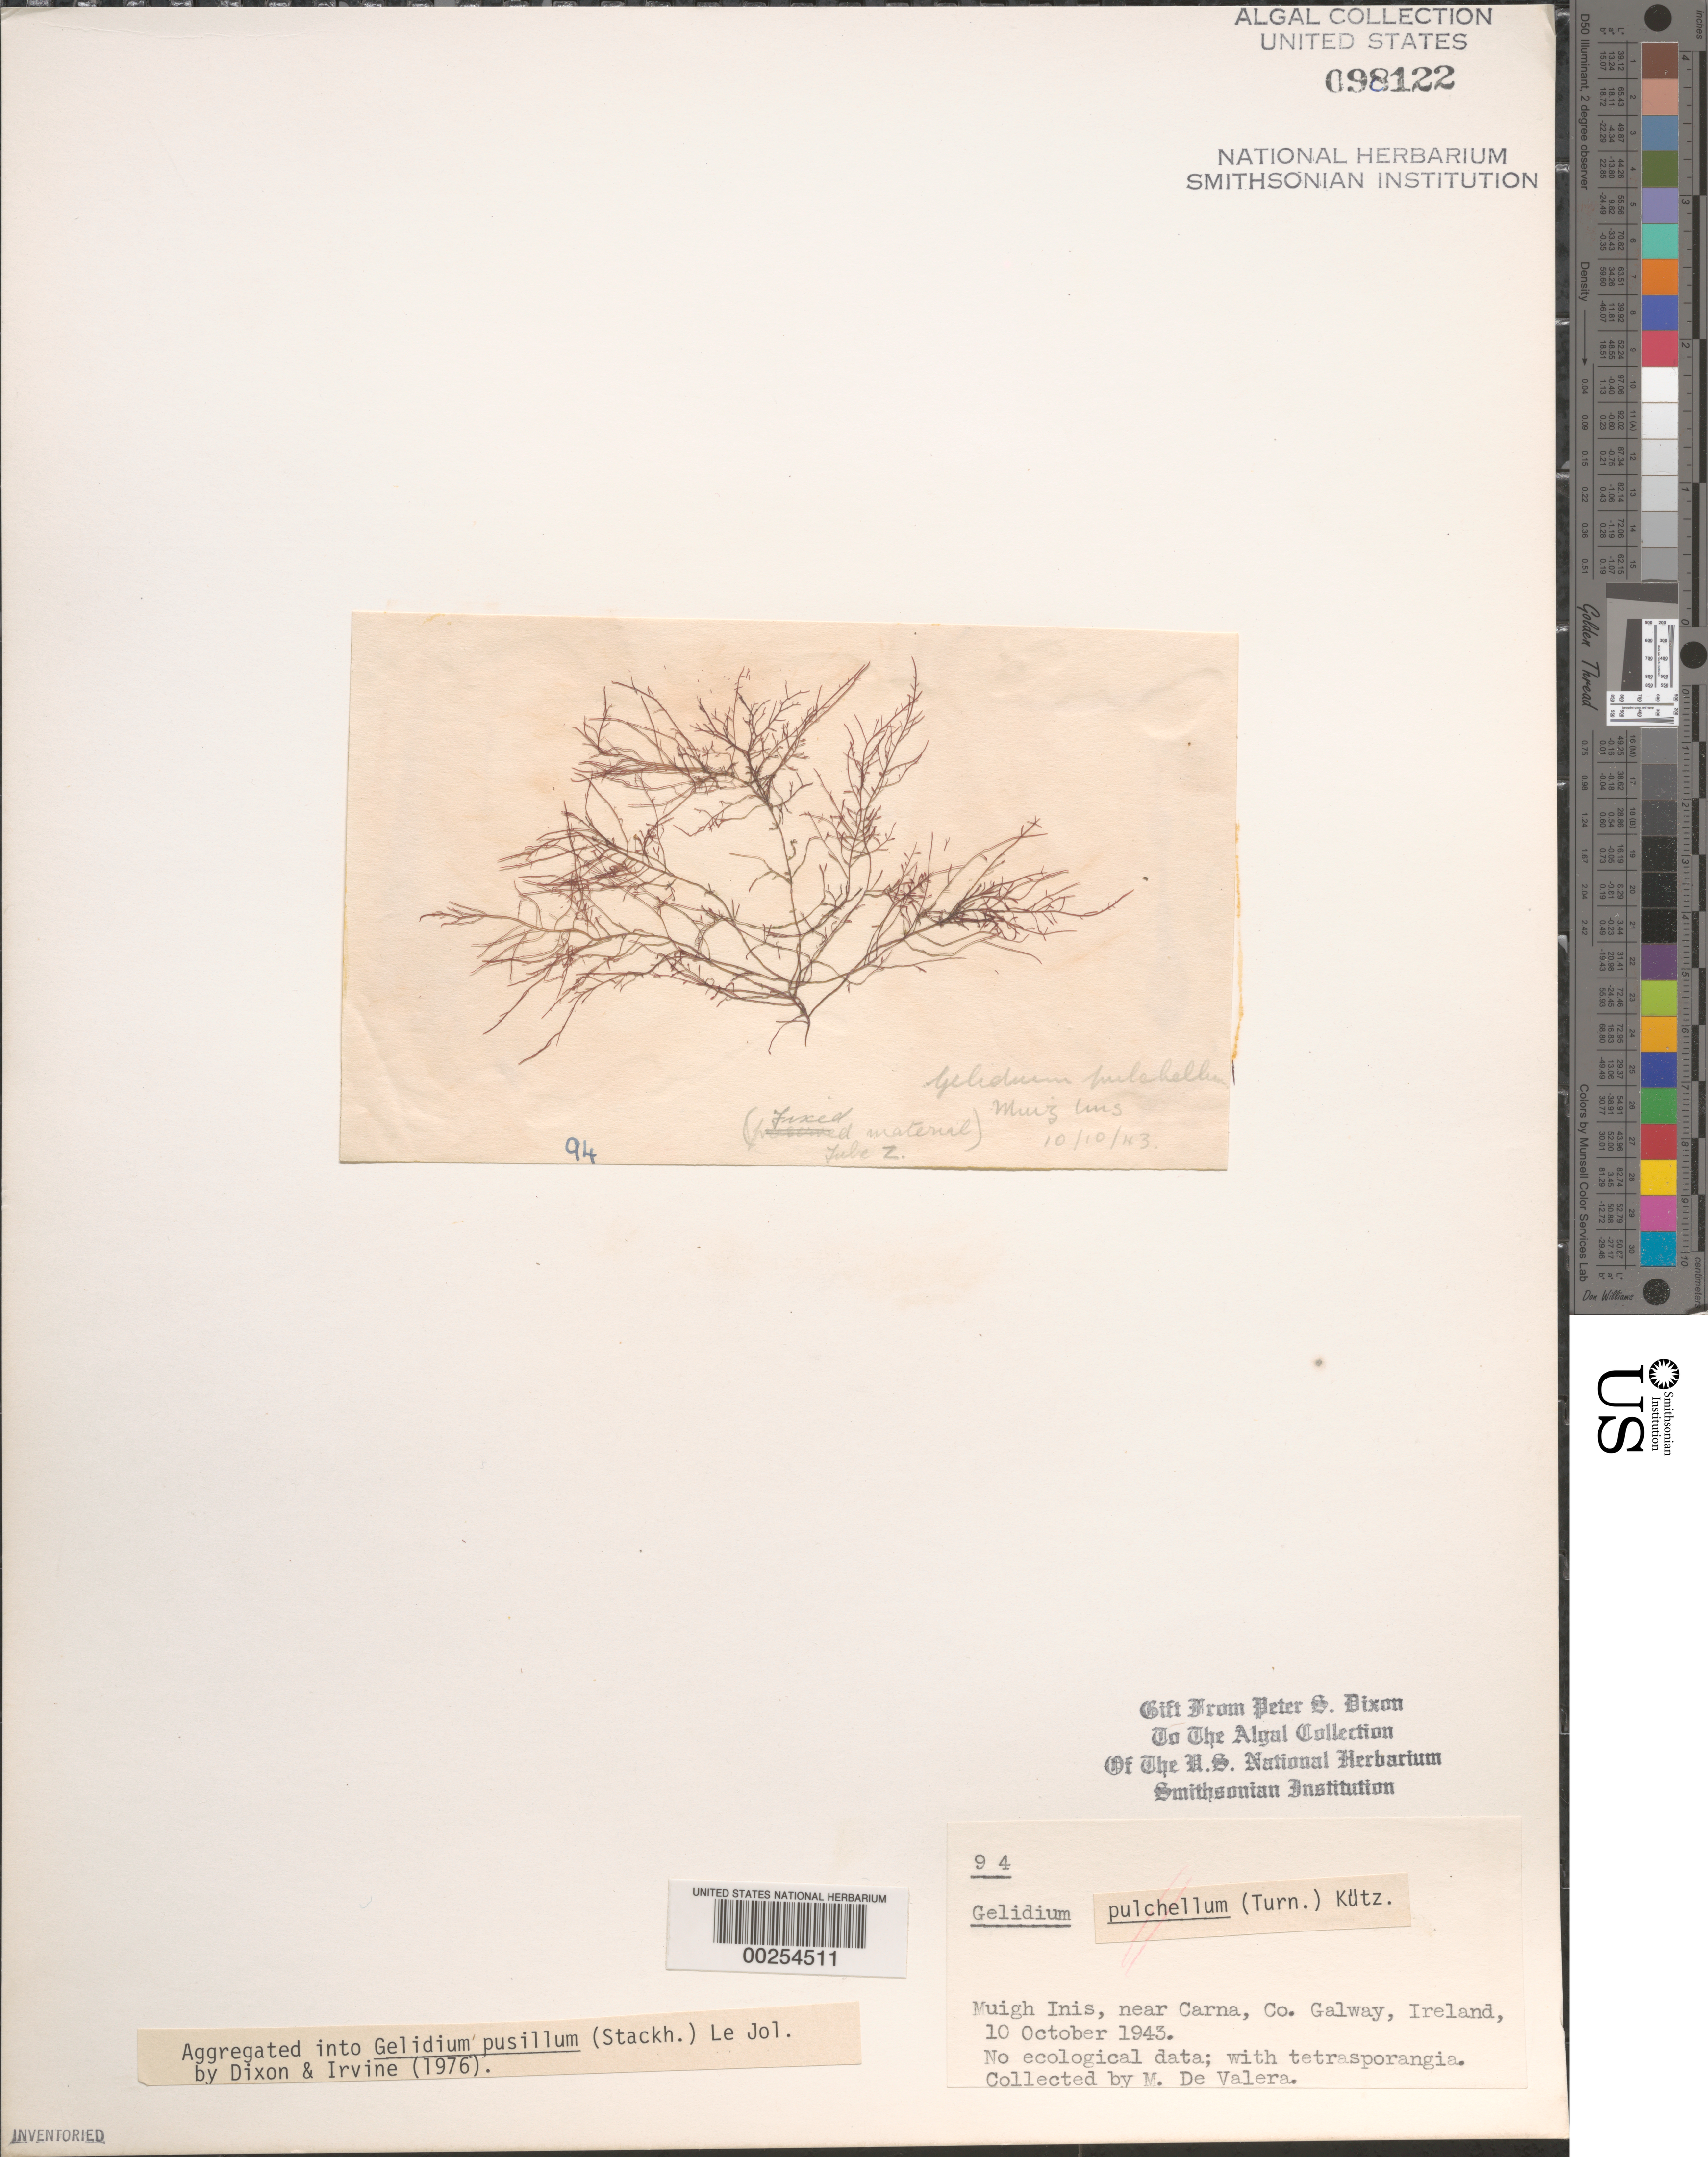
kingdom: Plantae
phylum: Rhodophyta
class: Florideophyceae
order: Gelidiales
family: Gelidiaceae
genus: Gelidium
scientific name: Gelidium pusillum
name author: (Stackh.) Le Jol.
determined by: Dixon, P. S.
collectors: M. De Valera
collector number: PSD 94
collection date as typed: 10 Oct 1943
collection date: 1943-10-10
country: Ireland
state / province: Connaught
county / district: Galway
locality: Muigh Inis, near Carna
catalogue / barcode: US 98122